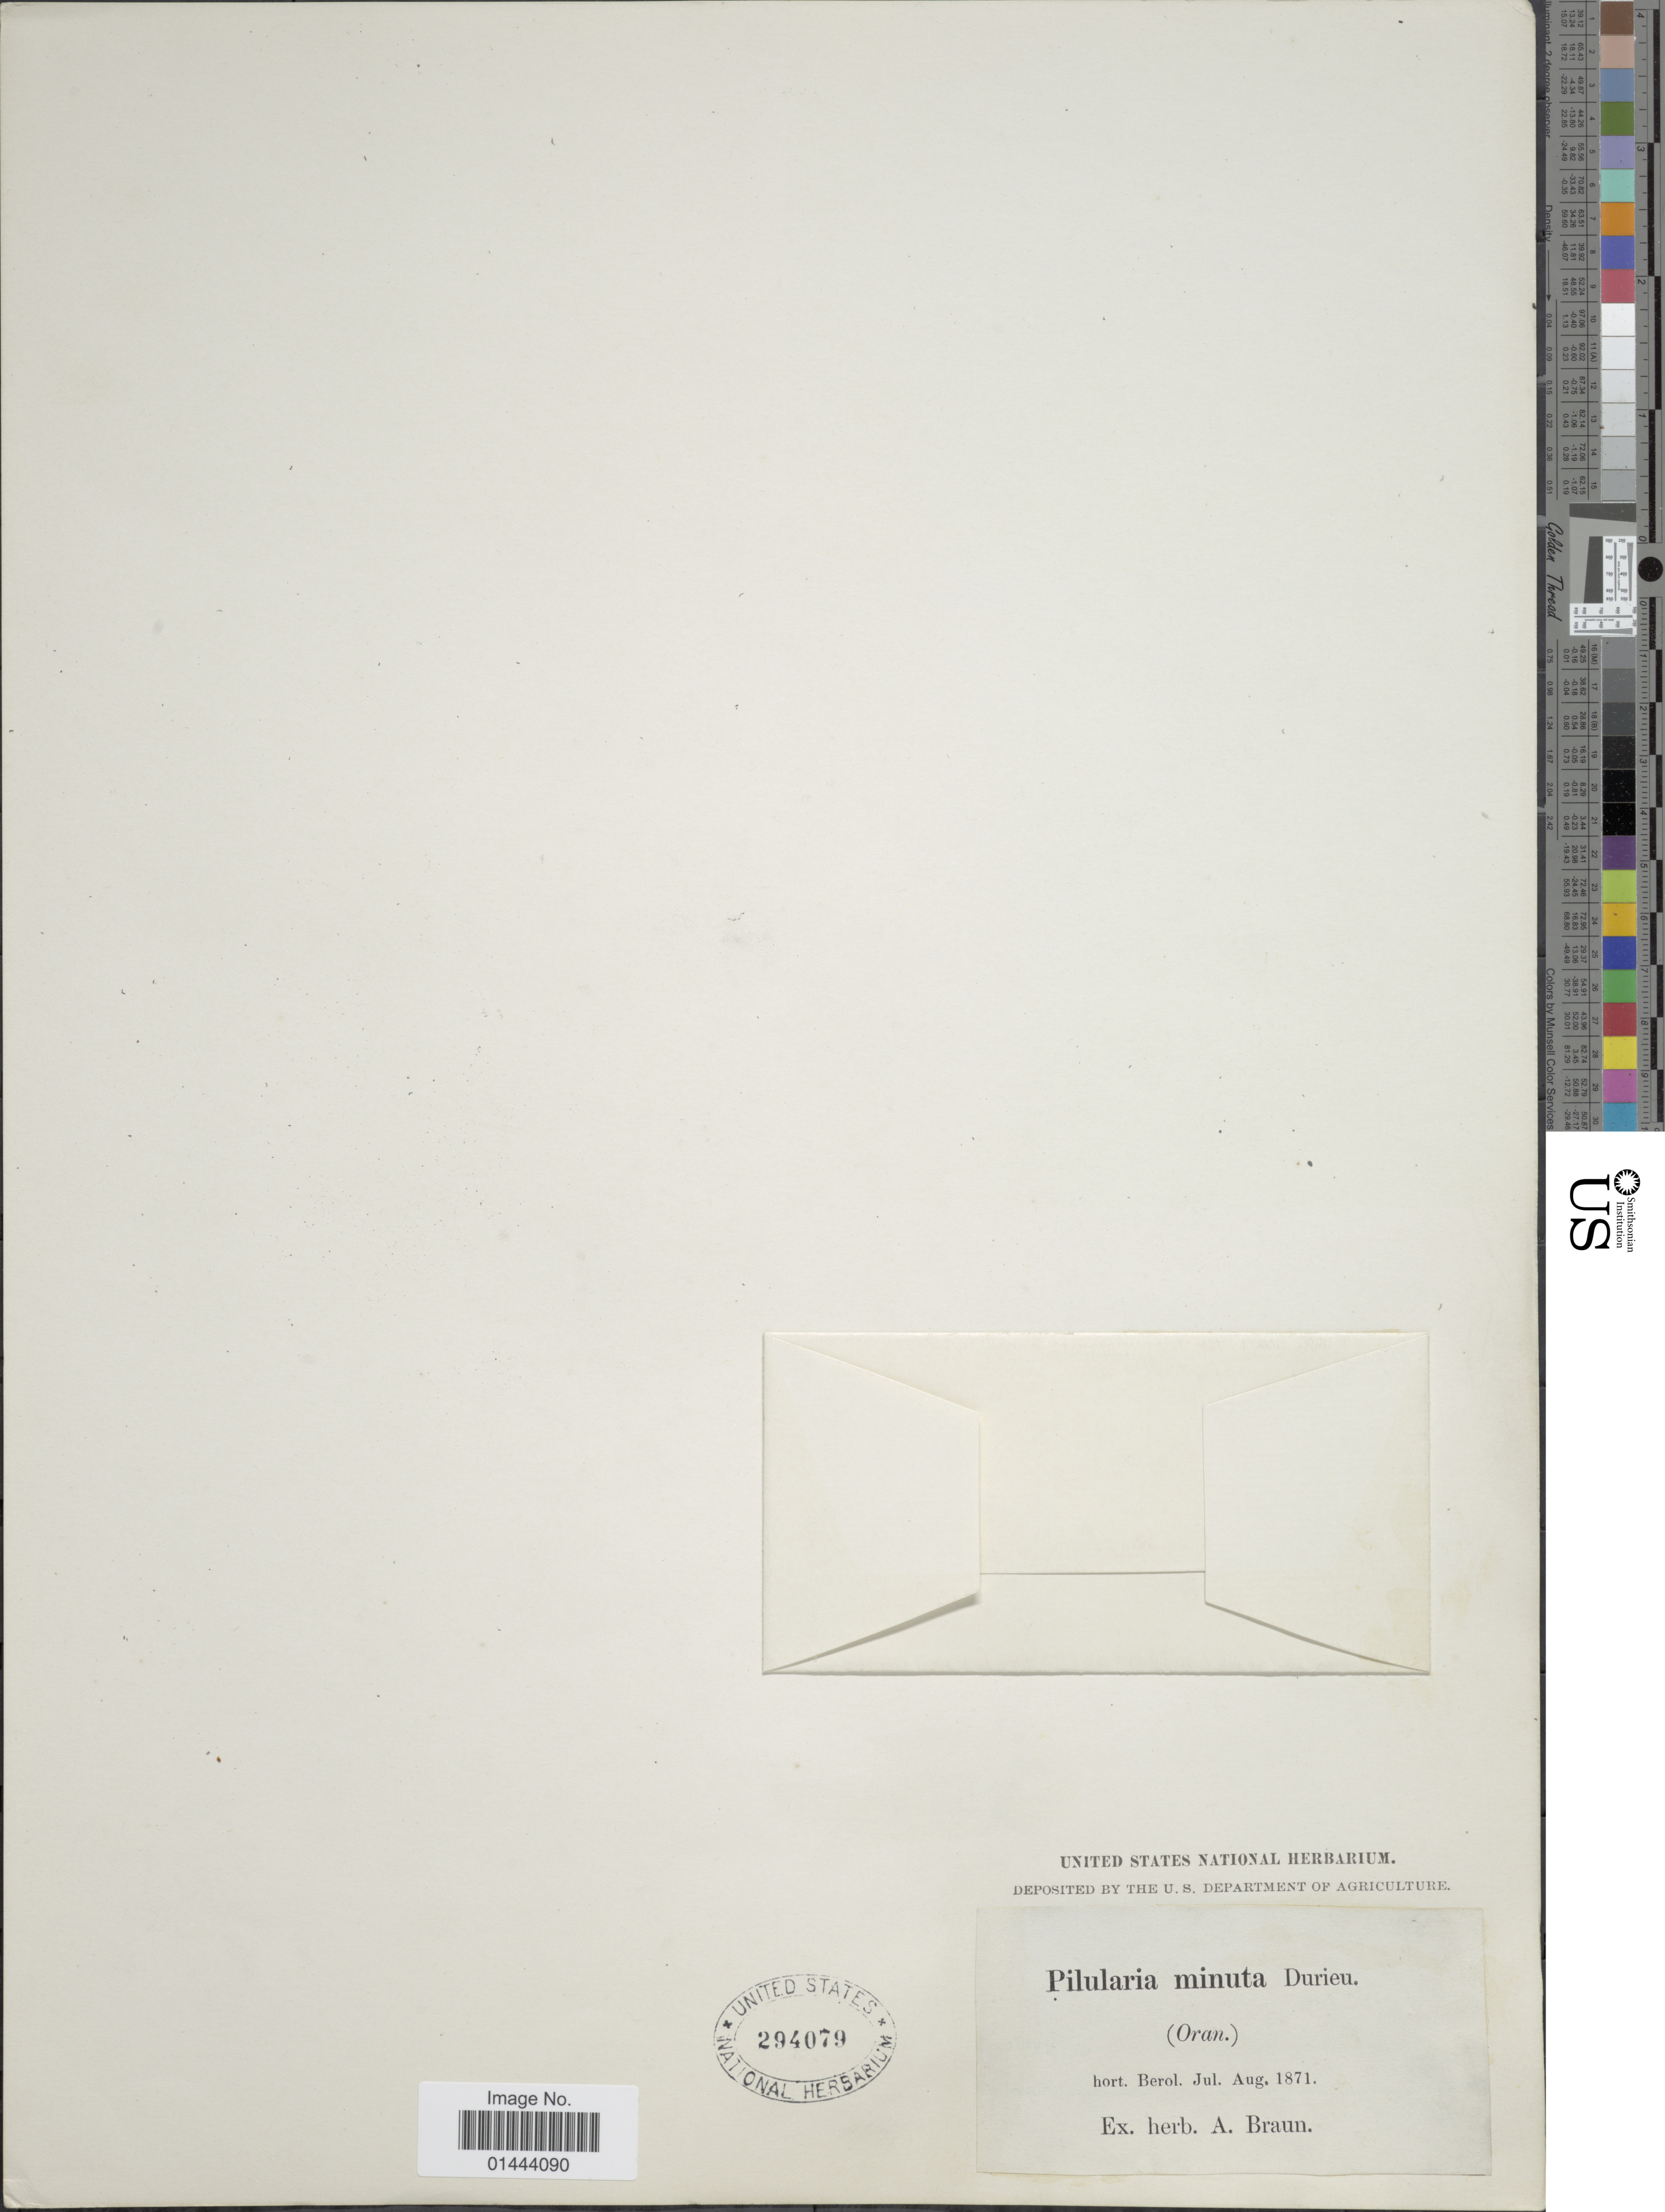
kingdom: Plantae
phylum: Tracheophyta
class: Polypodiopsida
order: Salviniales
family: Marsileaceae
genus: Pilularia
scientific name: Pilularia minuta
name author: Durieu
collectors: ex herb. A. Braun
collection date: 1871-07/1871-08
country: Algeria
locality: Hrot. Berol. Oran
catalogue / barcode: US 294079